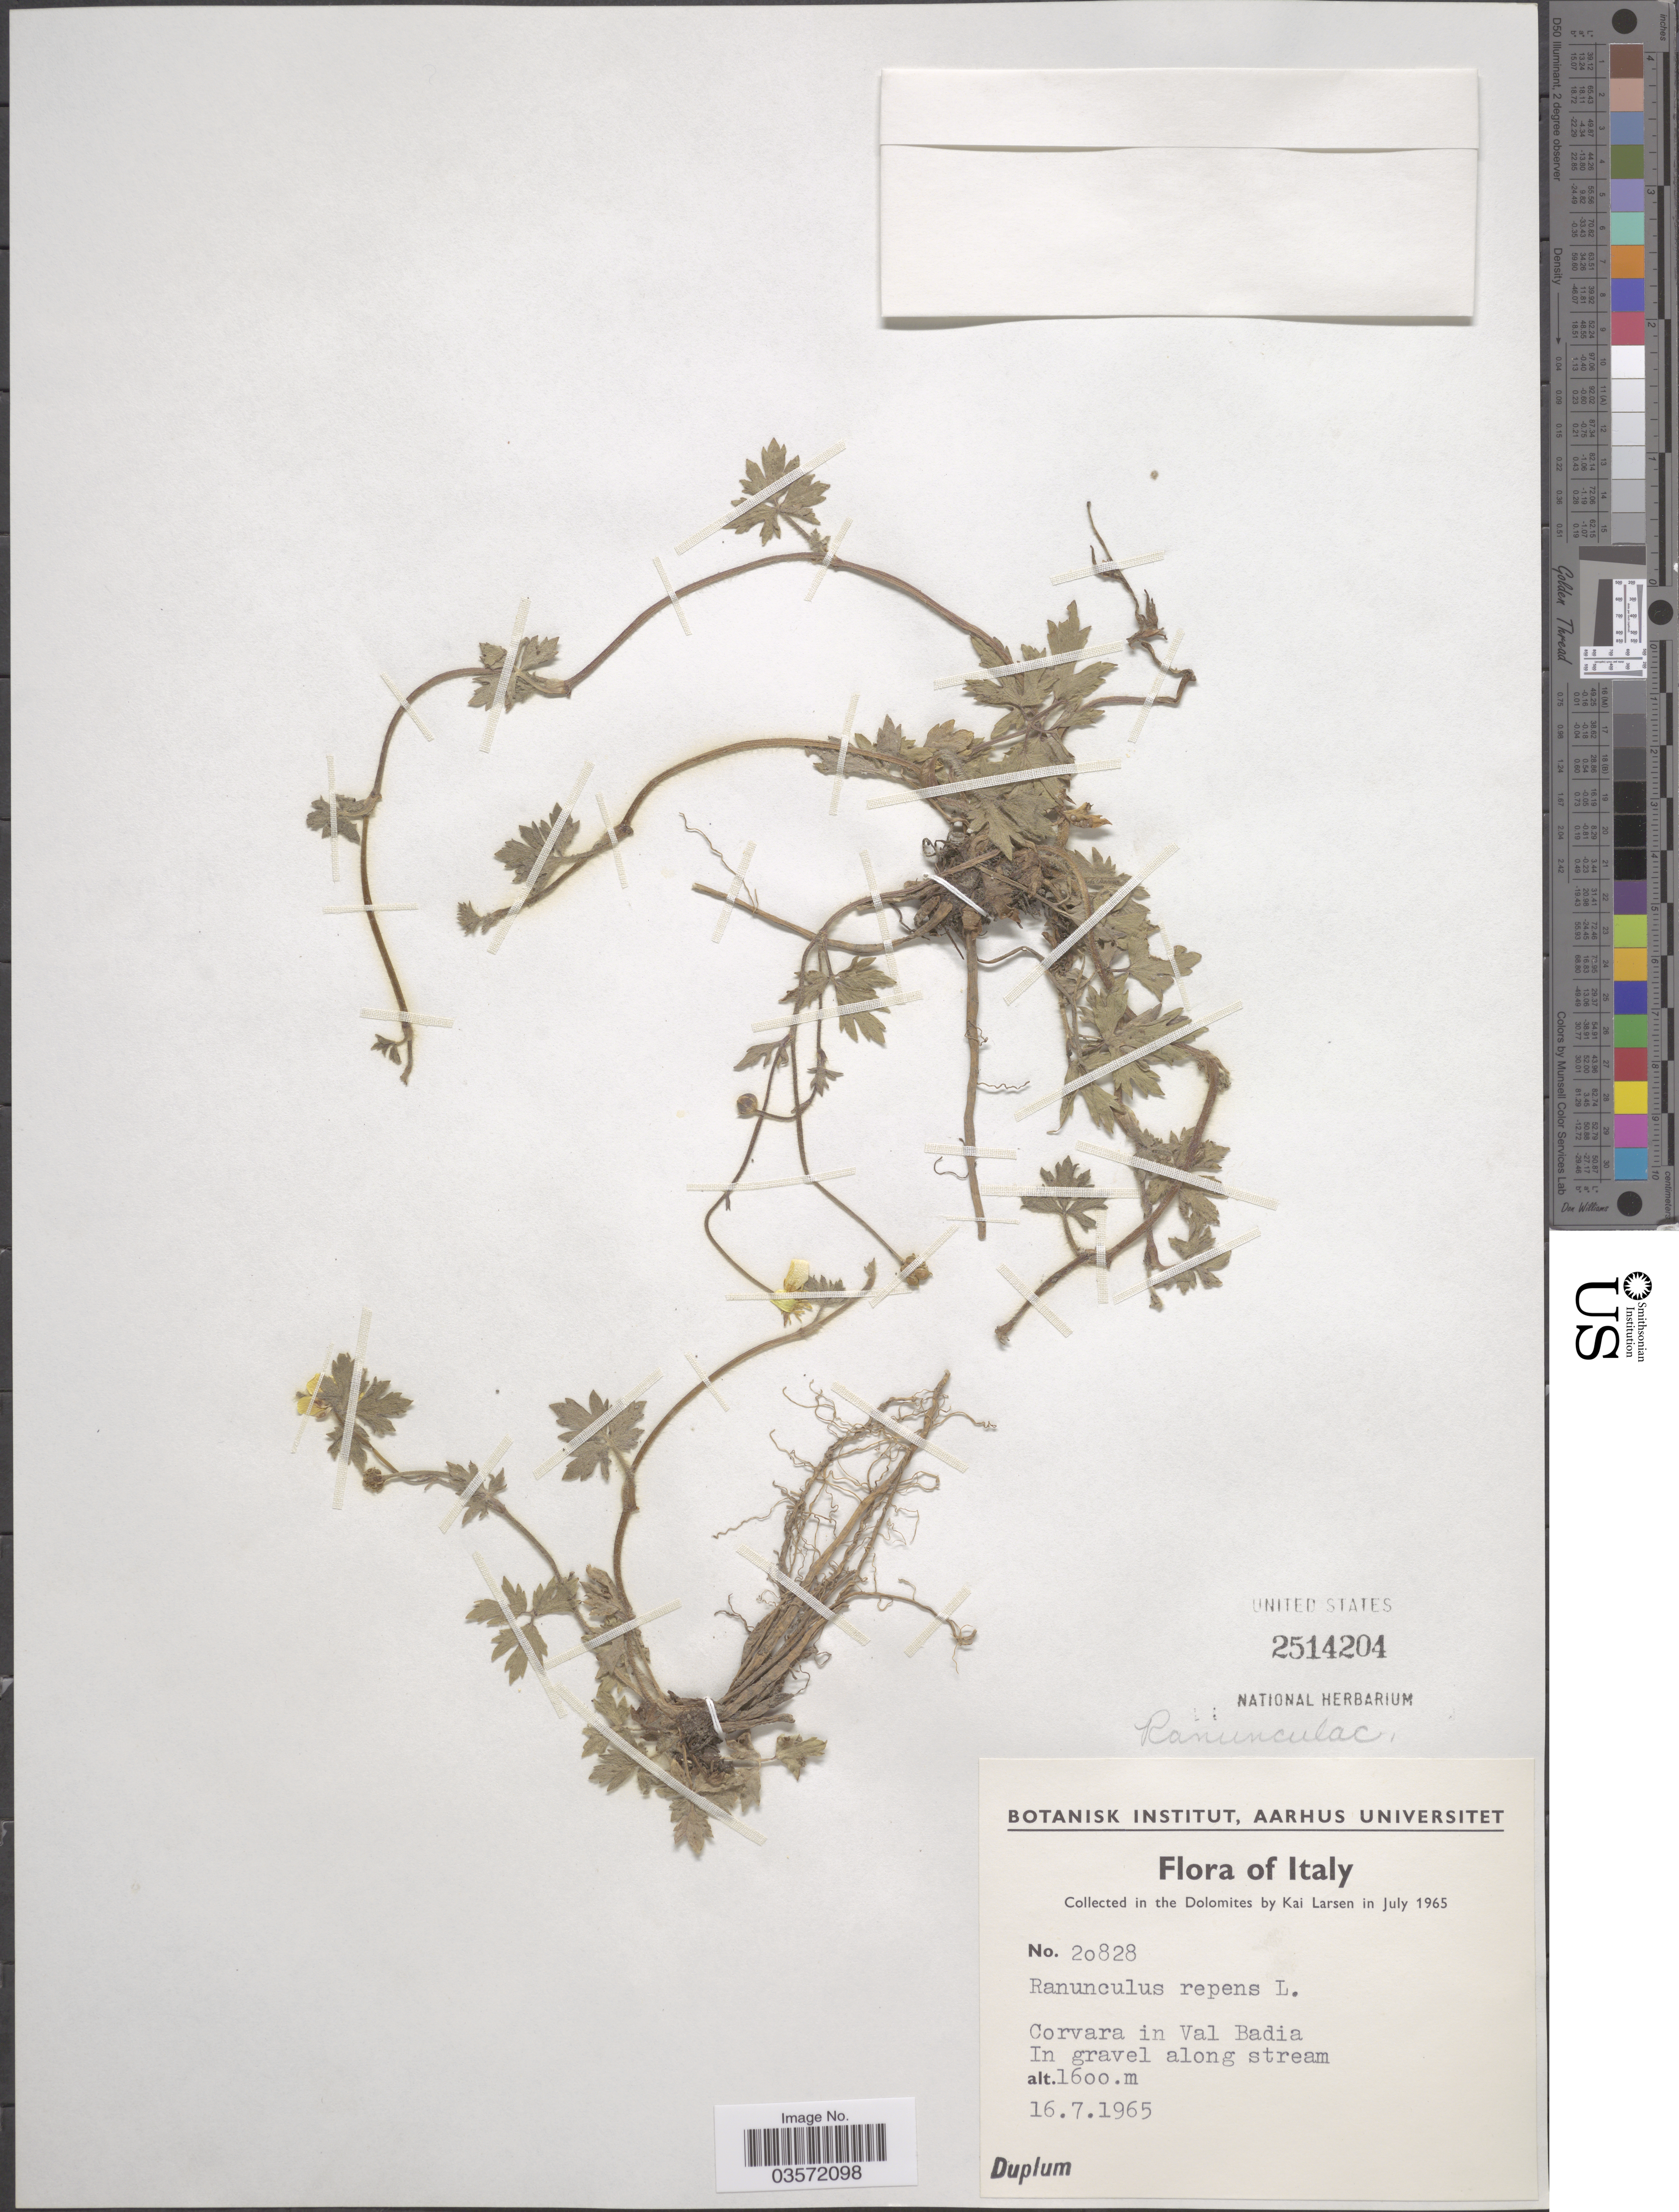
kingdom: Plantae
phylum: Tracheophyta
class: Magnoliopsida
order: Ranunculales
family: Ranunculaceae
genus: Ranunculus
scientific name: Ranunculus repens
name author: L.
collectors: K. Larsen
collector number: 20828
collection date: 1965-07-16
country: Italy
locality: Dolomites. Corvara in Val Badia In gravel along stream.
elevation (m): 1600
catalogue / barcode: US 2514204